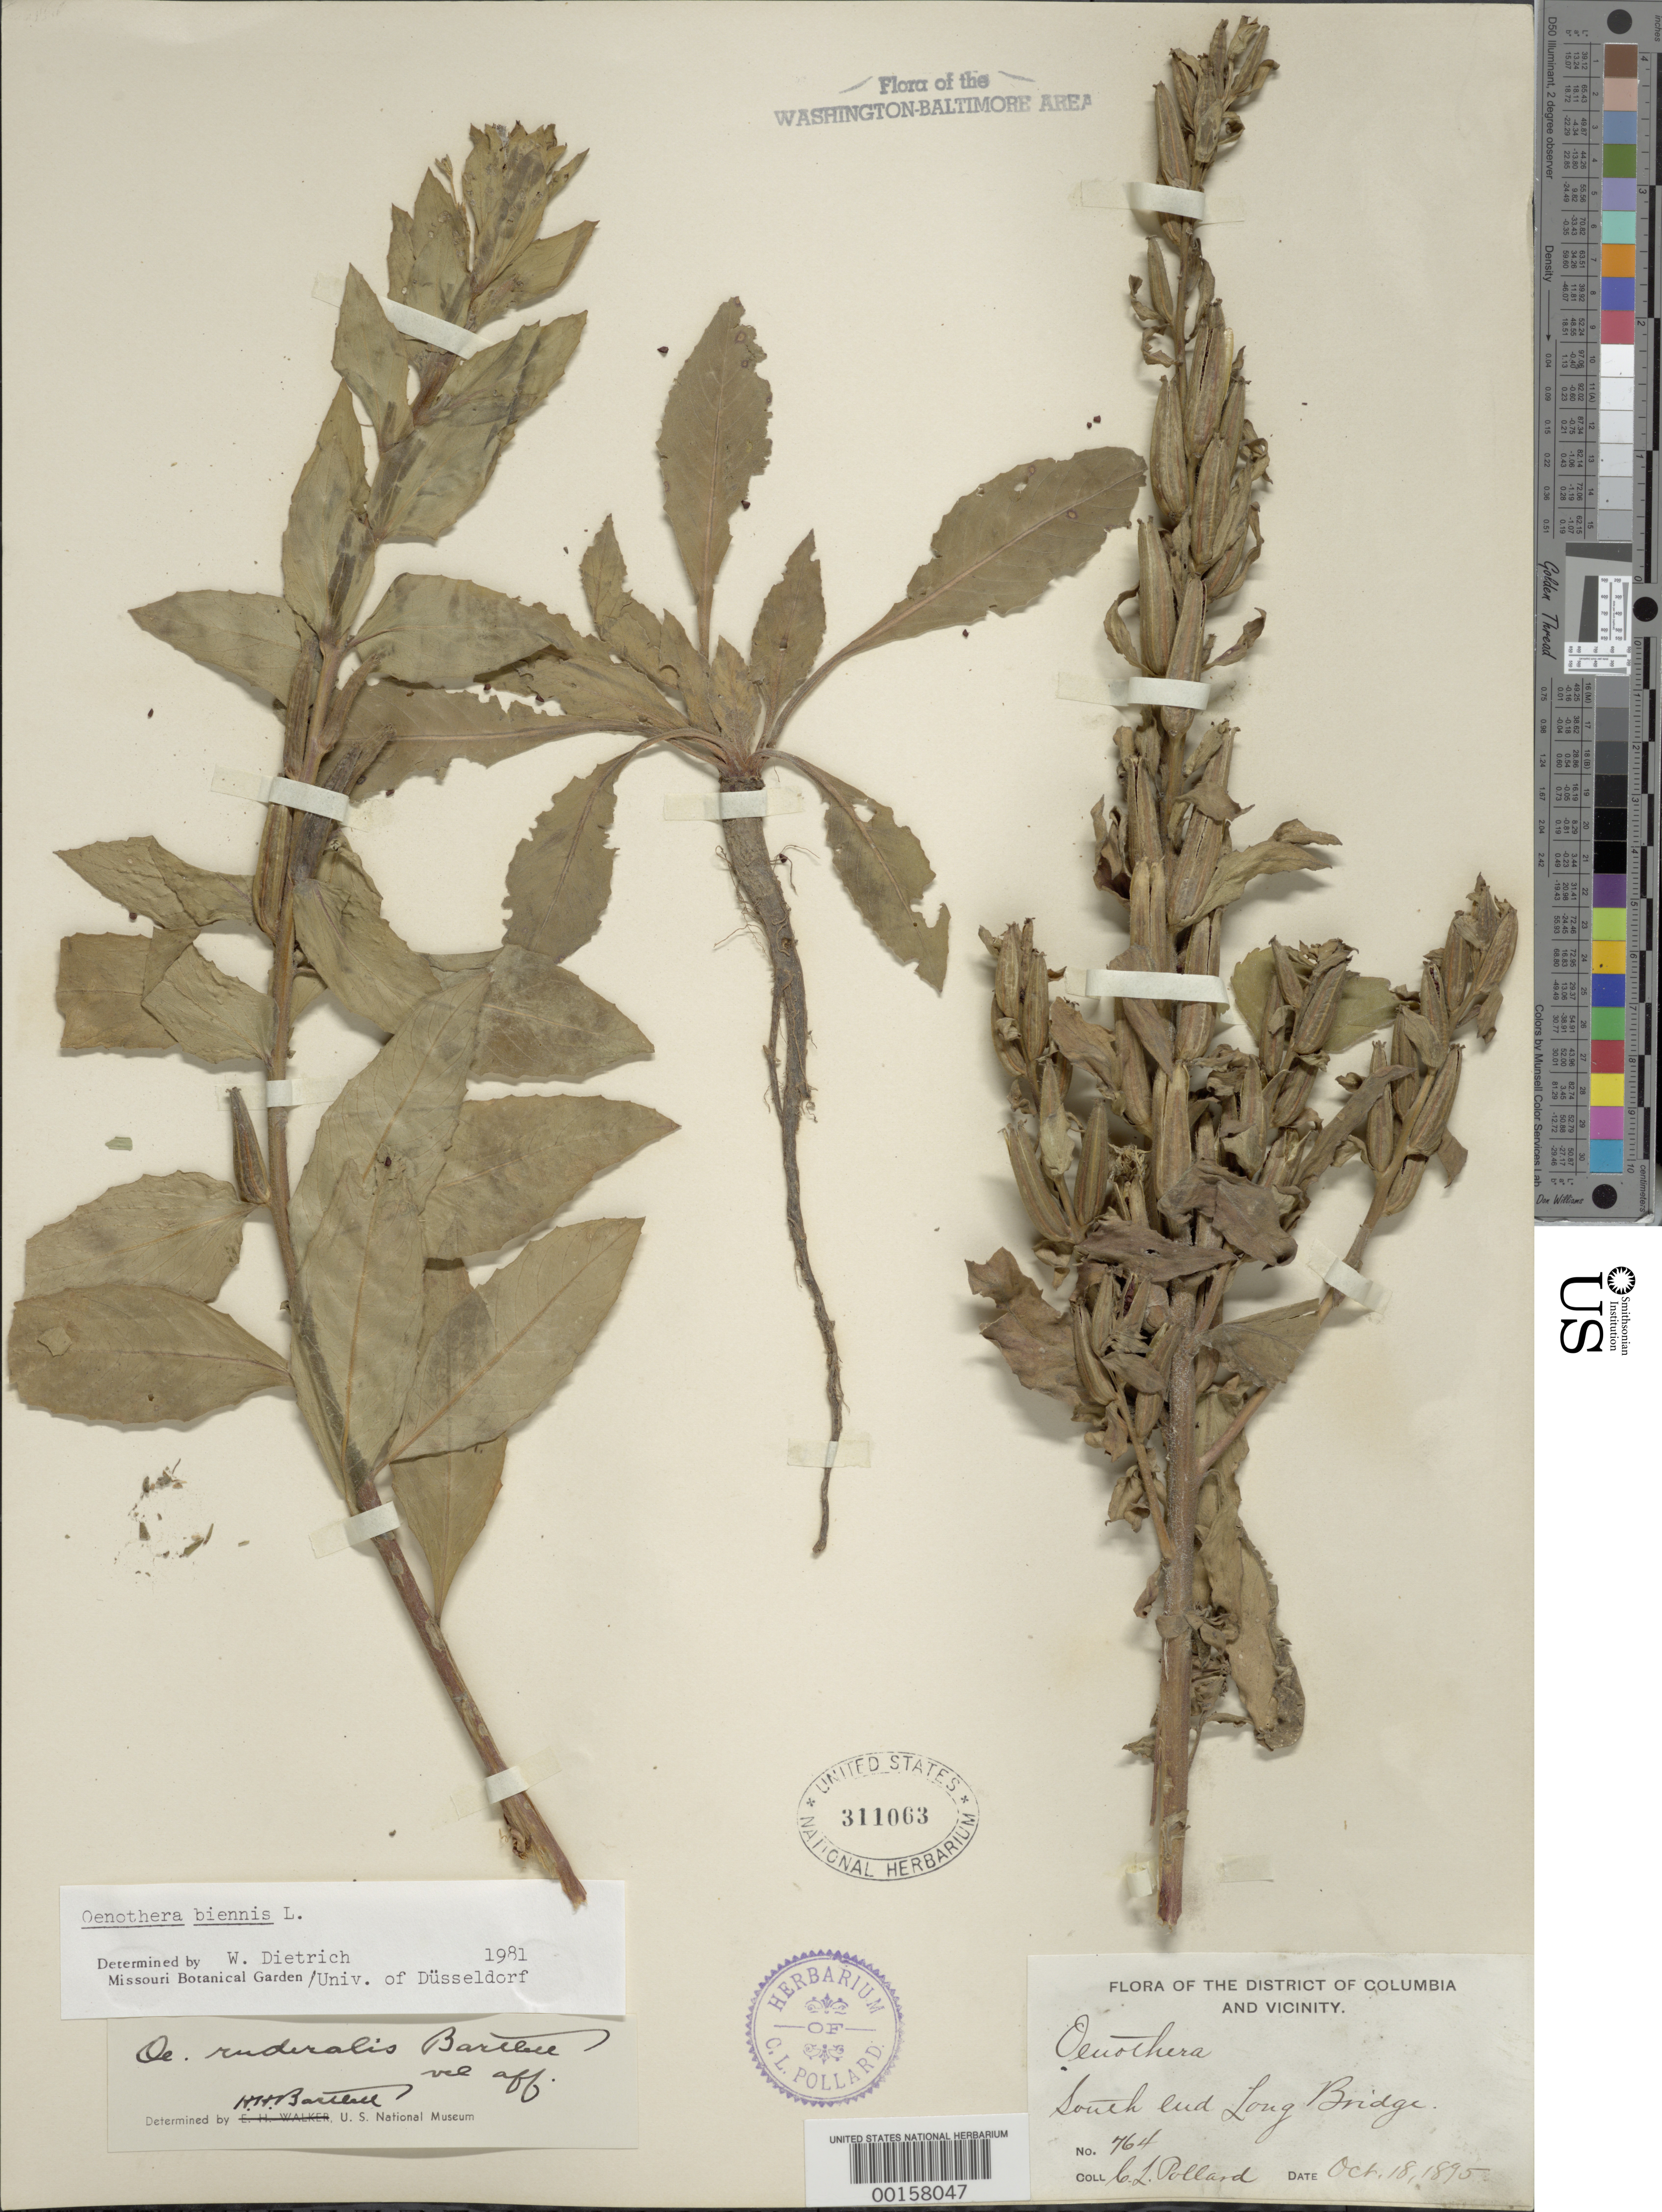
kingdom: Plantae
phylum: Tracheophyta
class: Magnoliopsida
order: Myrtales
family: Onagraceae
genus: Oenothera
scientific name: Oenothera biennis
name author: L.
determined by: Dietrich, W.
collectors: C. L. Pollard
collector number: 764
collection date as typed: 18 Oct 1895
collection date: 1895-10-18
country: United States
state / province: District of Columbia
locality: S Long Bridge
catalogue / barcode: US 311063